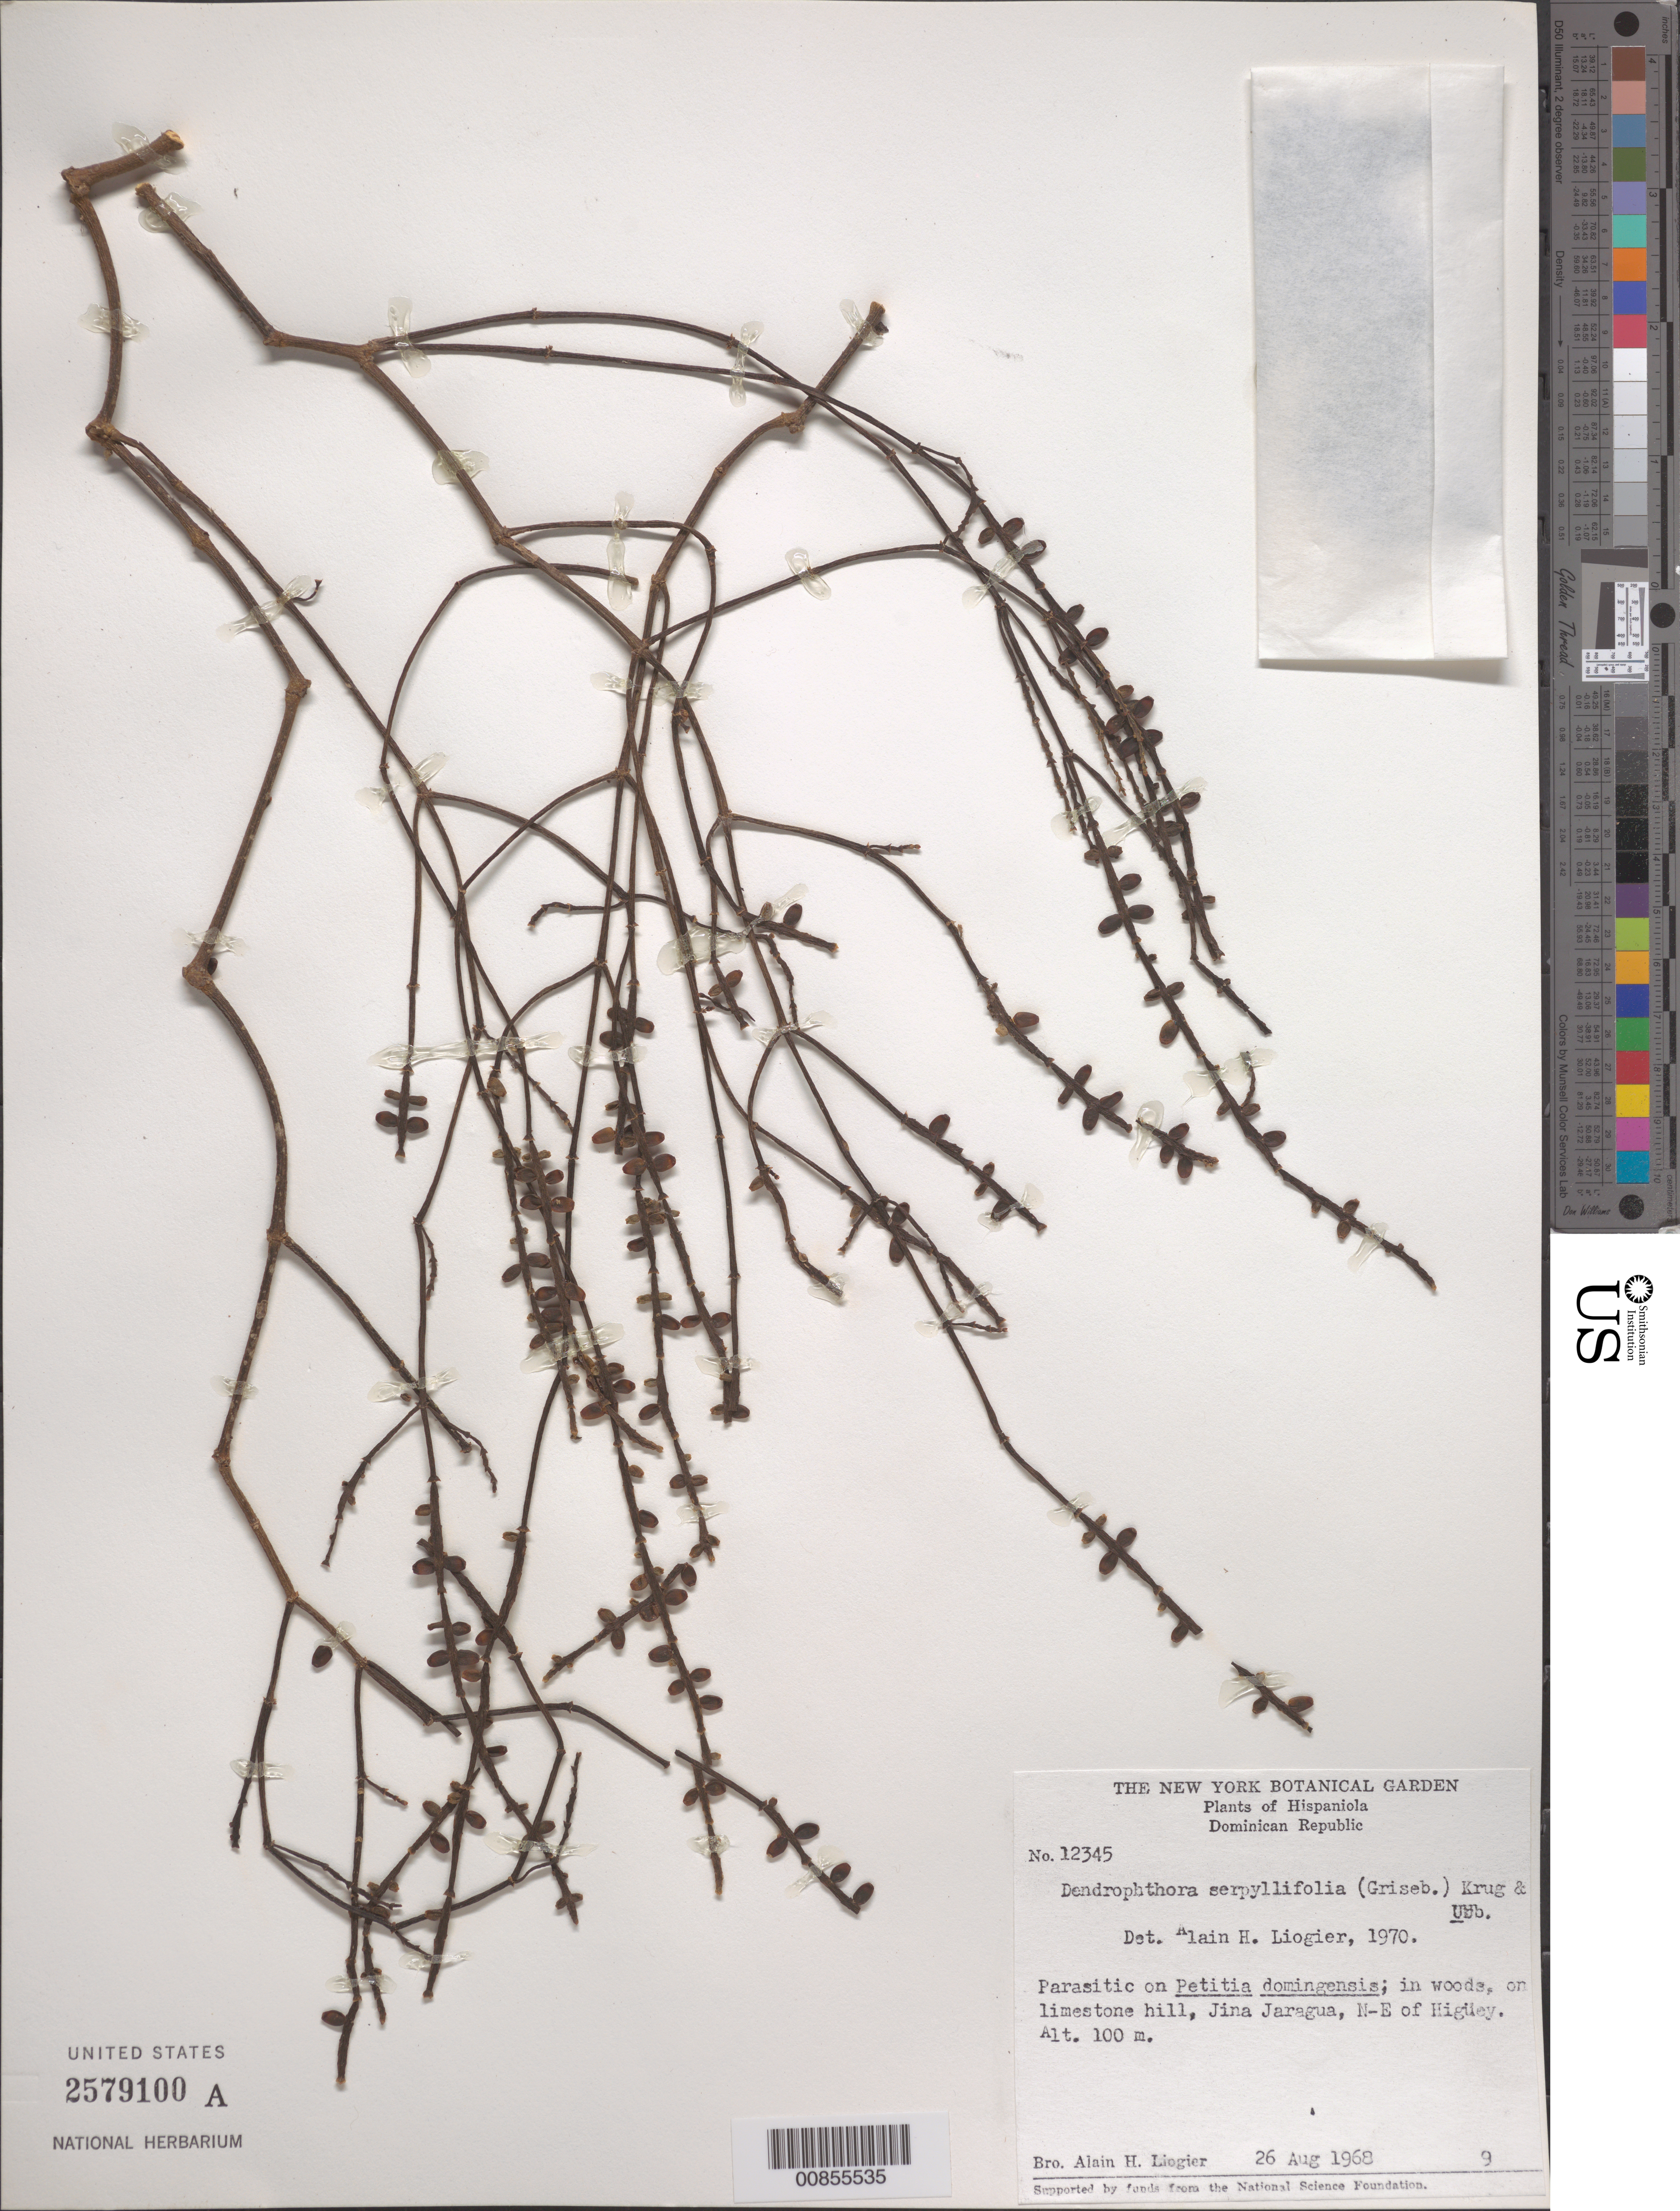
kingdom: Plantae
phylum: Tracheophyta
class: Magnoliopsida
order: Santalales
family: Viscaceae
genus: Dendrophthora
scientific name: Dendrophthora flagelliformis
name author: (Lam.) Krug & Urb.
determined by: Caraballo-Ortiz, Marcos A., (MISS), University of Mississippi (UNITED STATES)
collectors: A. H. Liogier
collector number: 12345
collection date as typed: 26 Aug 1968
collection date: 1968-08-26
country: Dominican Republic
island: Hispaniola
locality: Jina Jaragua, N-E of Higüey.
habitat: In woods, on limestone hill. On Petitia domingensis.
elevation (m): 100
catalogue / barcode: US 2579100A